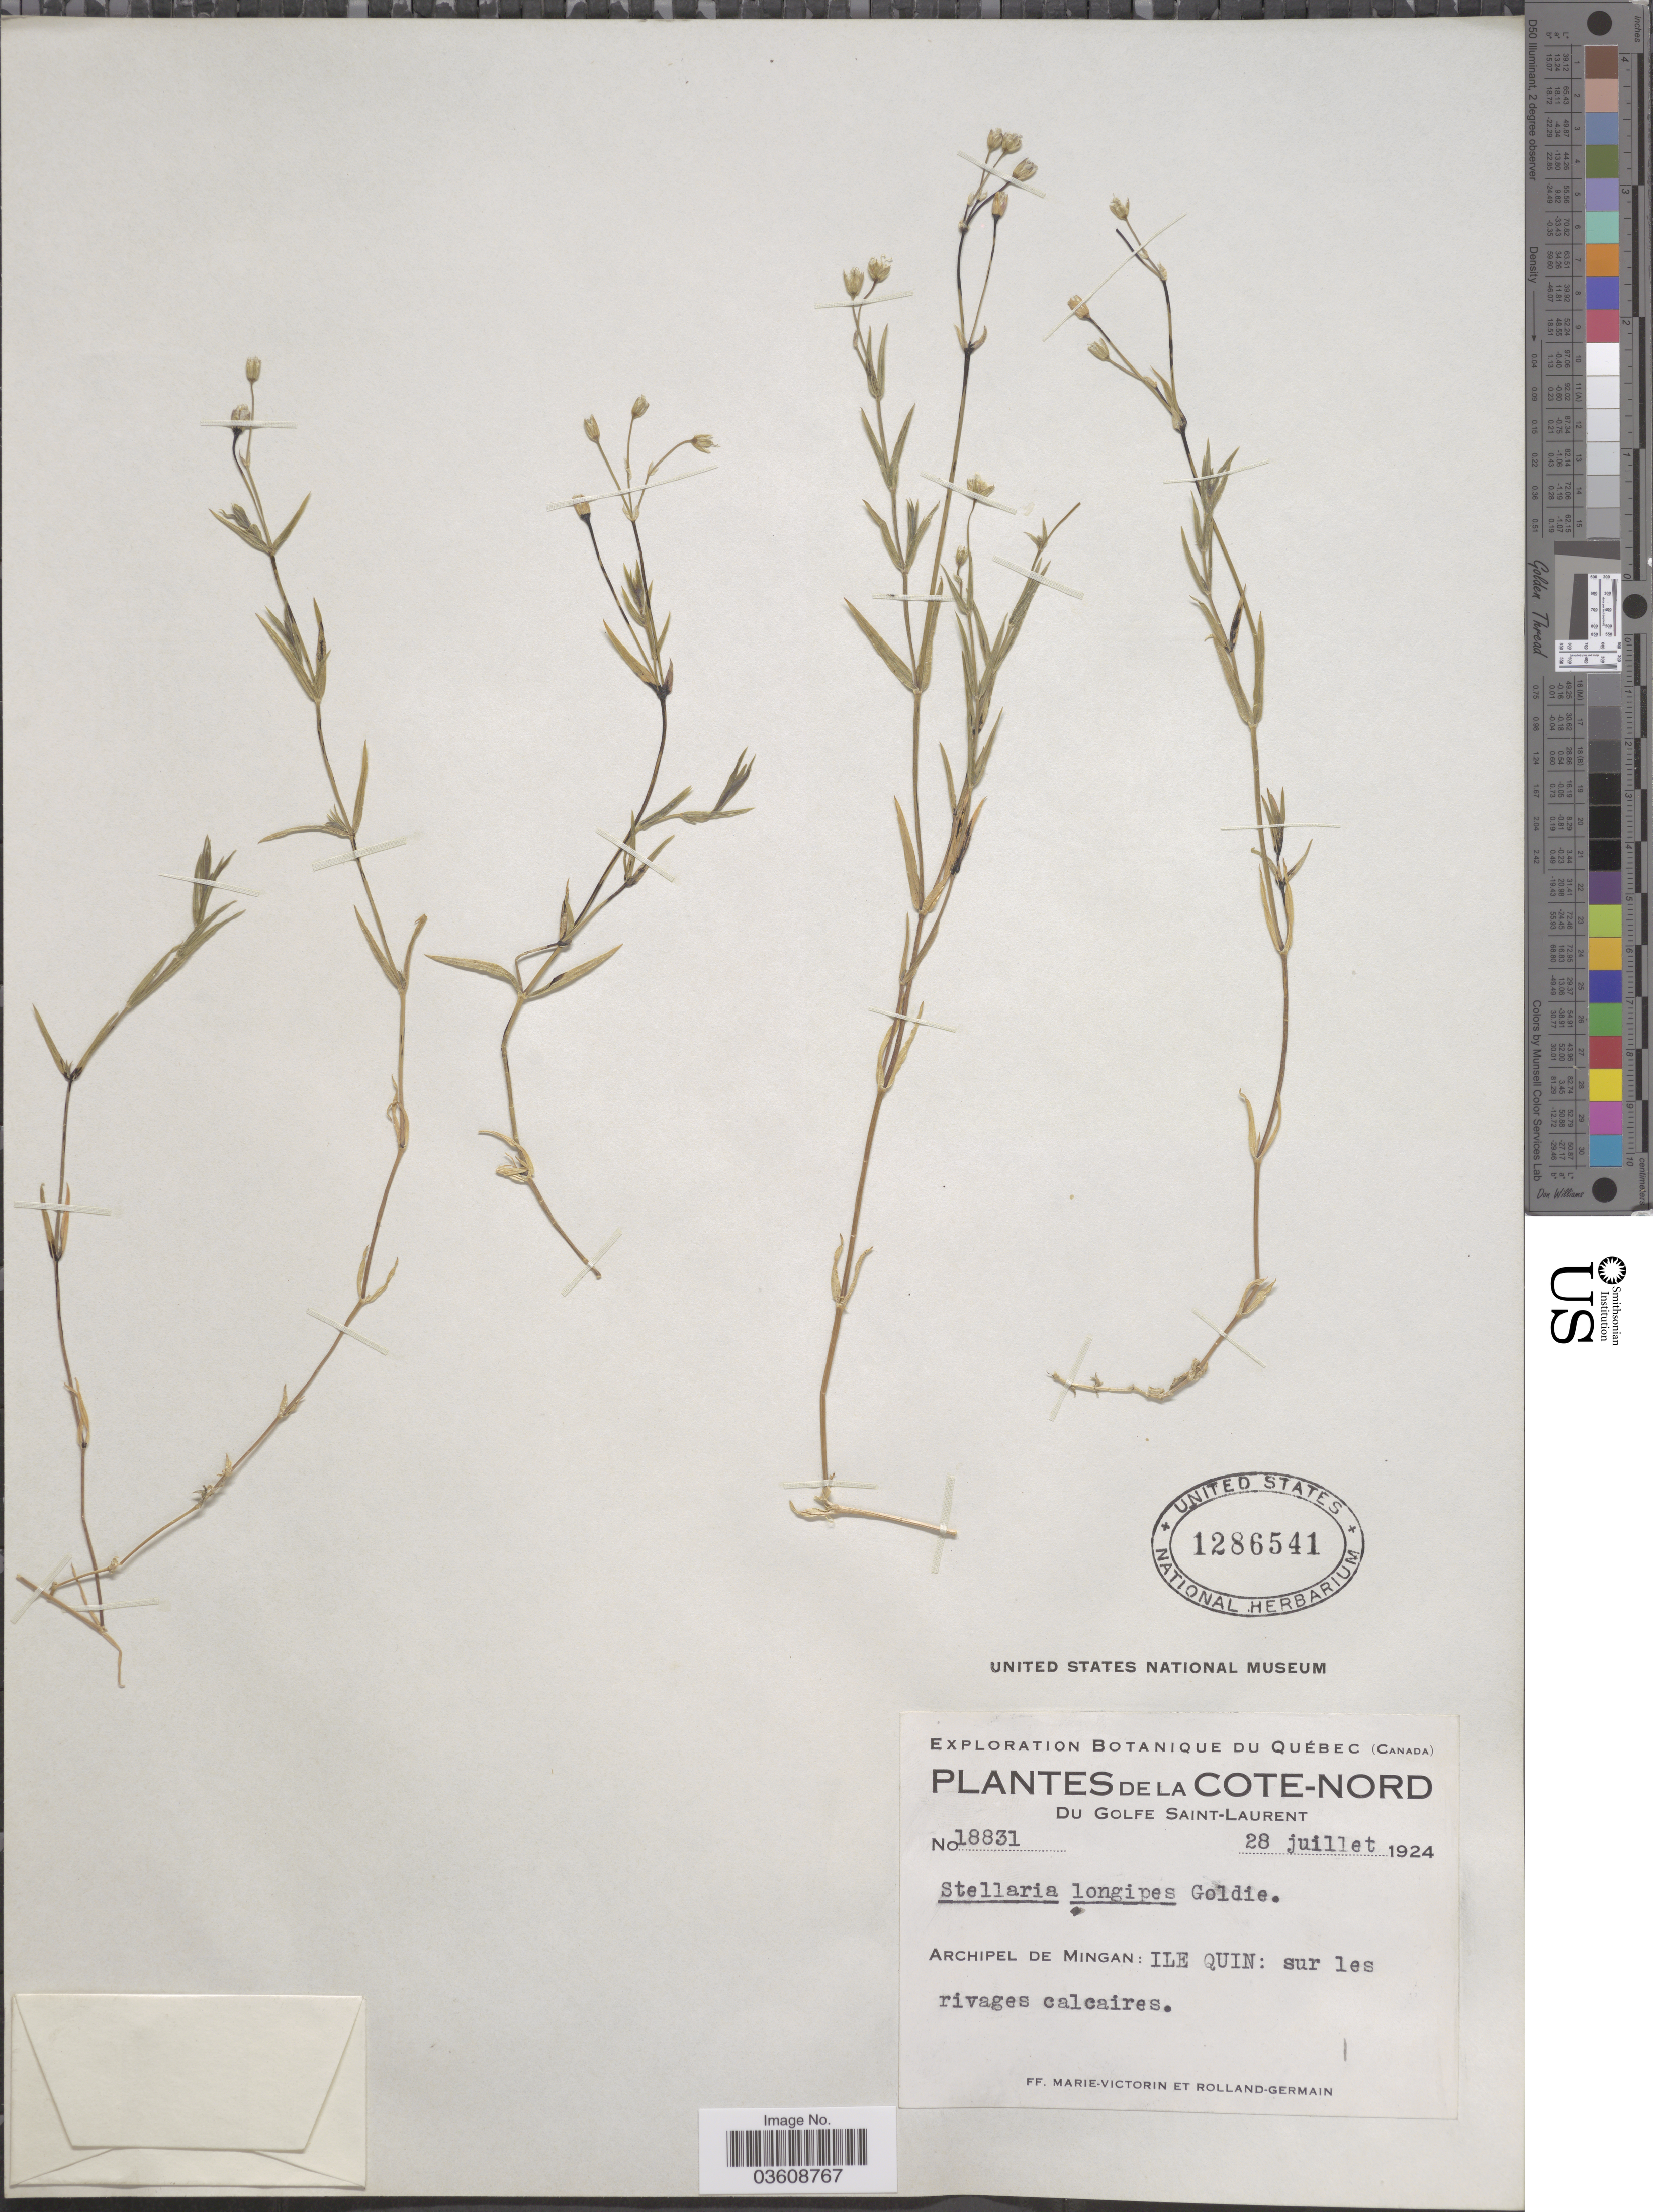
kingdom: Plantae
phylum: Tracheophyta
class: Magnoliopsida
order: Caryophyllales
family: Caryophyllaceae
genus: Stellaria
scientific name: Stellaria longipes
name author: Goldie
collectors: F. Marie-Victorin & Rolland-Germain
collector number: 18831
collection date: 1924-07-28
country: Canada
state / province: Quebec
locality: Cote-Nord. Du Golfe Saint-Laurent. Archipel de Mingan: Ile Quin.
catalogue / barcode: US 1286541